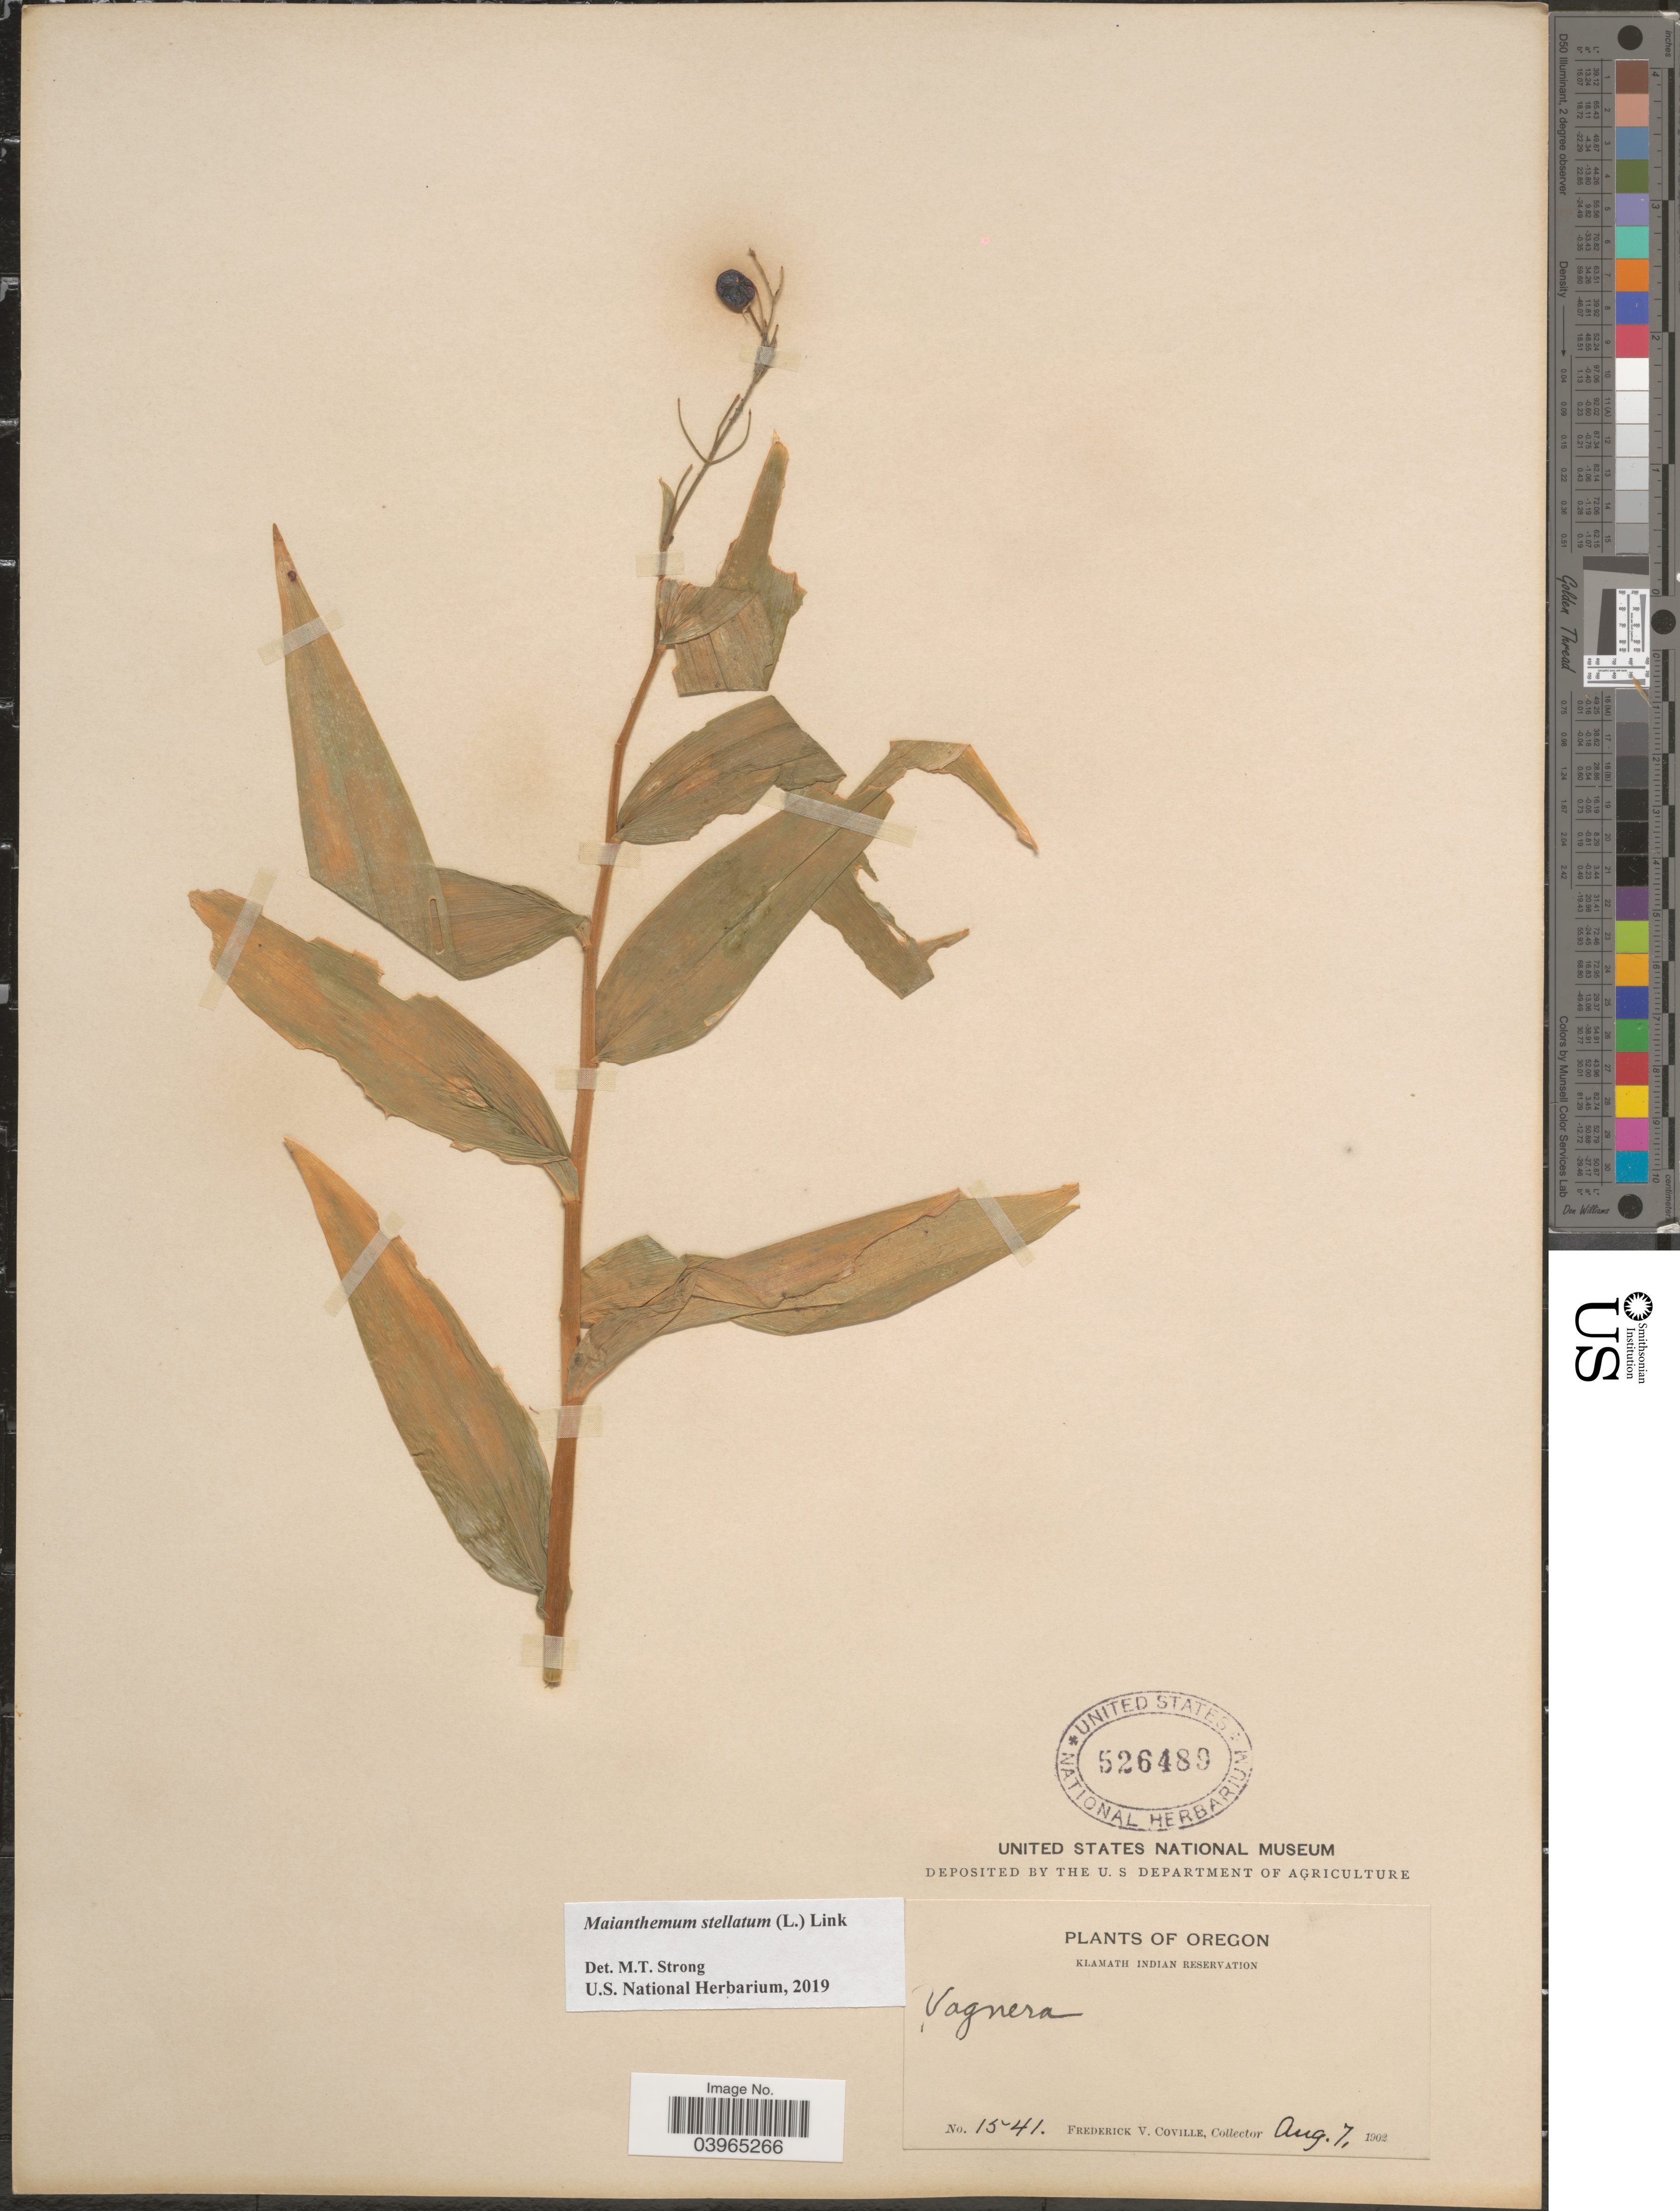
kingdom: Plantae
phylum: Tracheophyta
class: Liliopsida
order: Asparagales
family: Asparagaceae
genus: Maianthemum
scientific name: Maianthemum stellatum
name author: (L.) Link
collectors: F. V. Coville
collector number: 1541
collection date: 1902-08-07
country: United States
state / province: Oregon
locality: Klamath Indian Reservation.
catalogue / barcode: US 526489